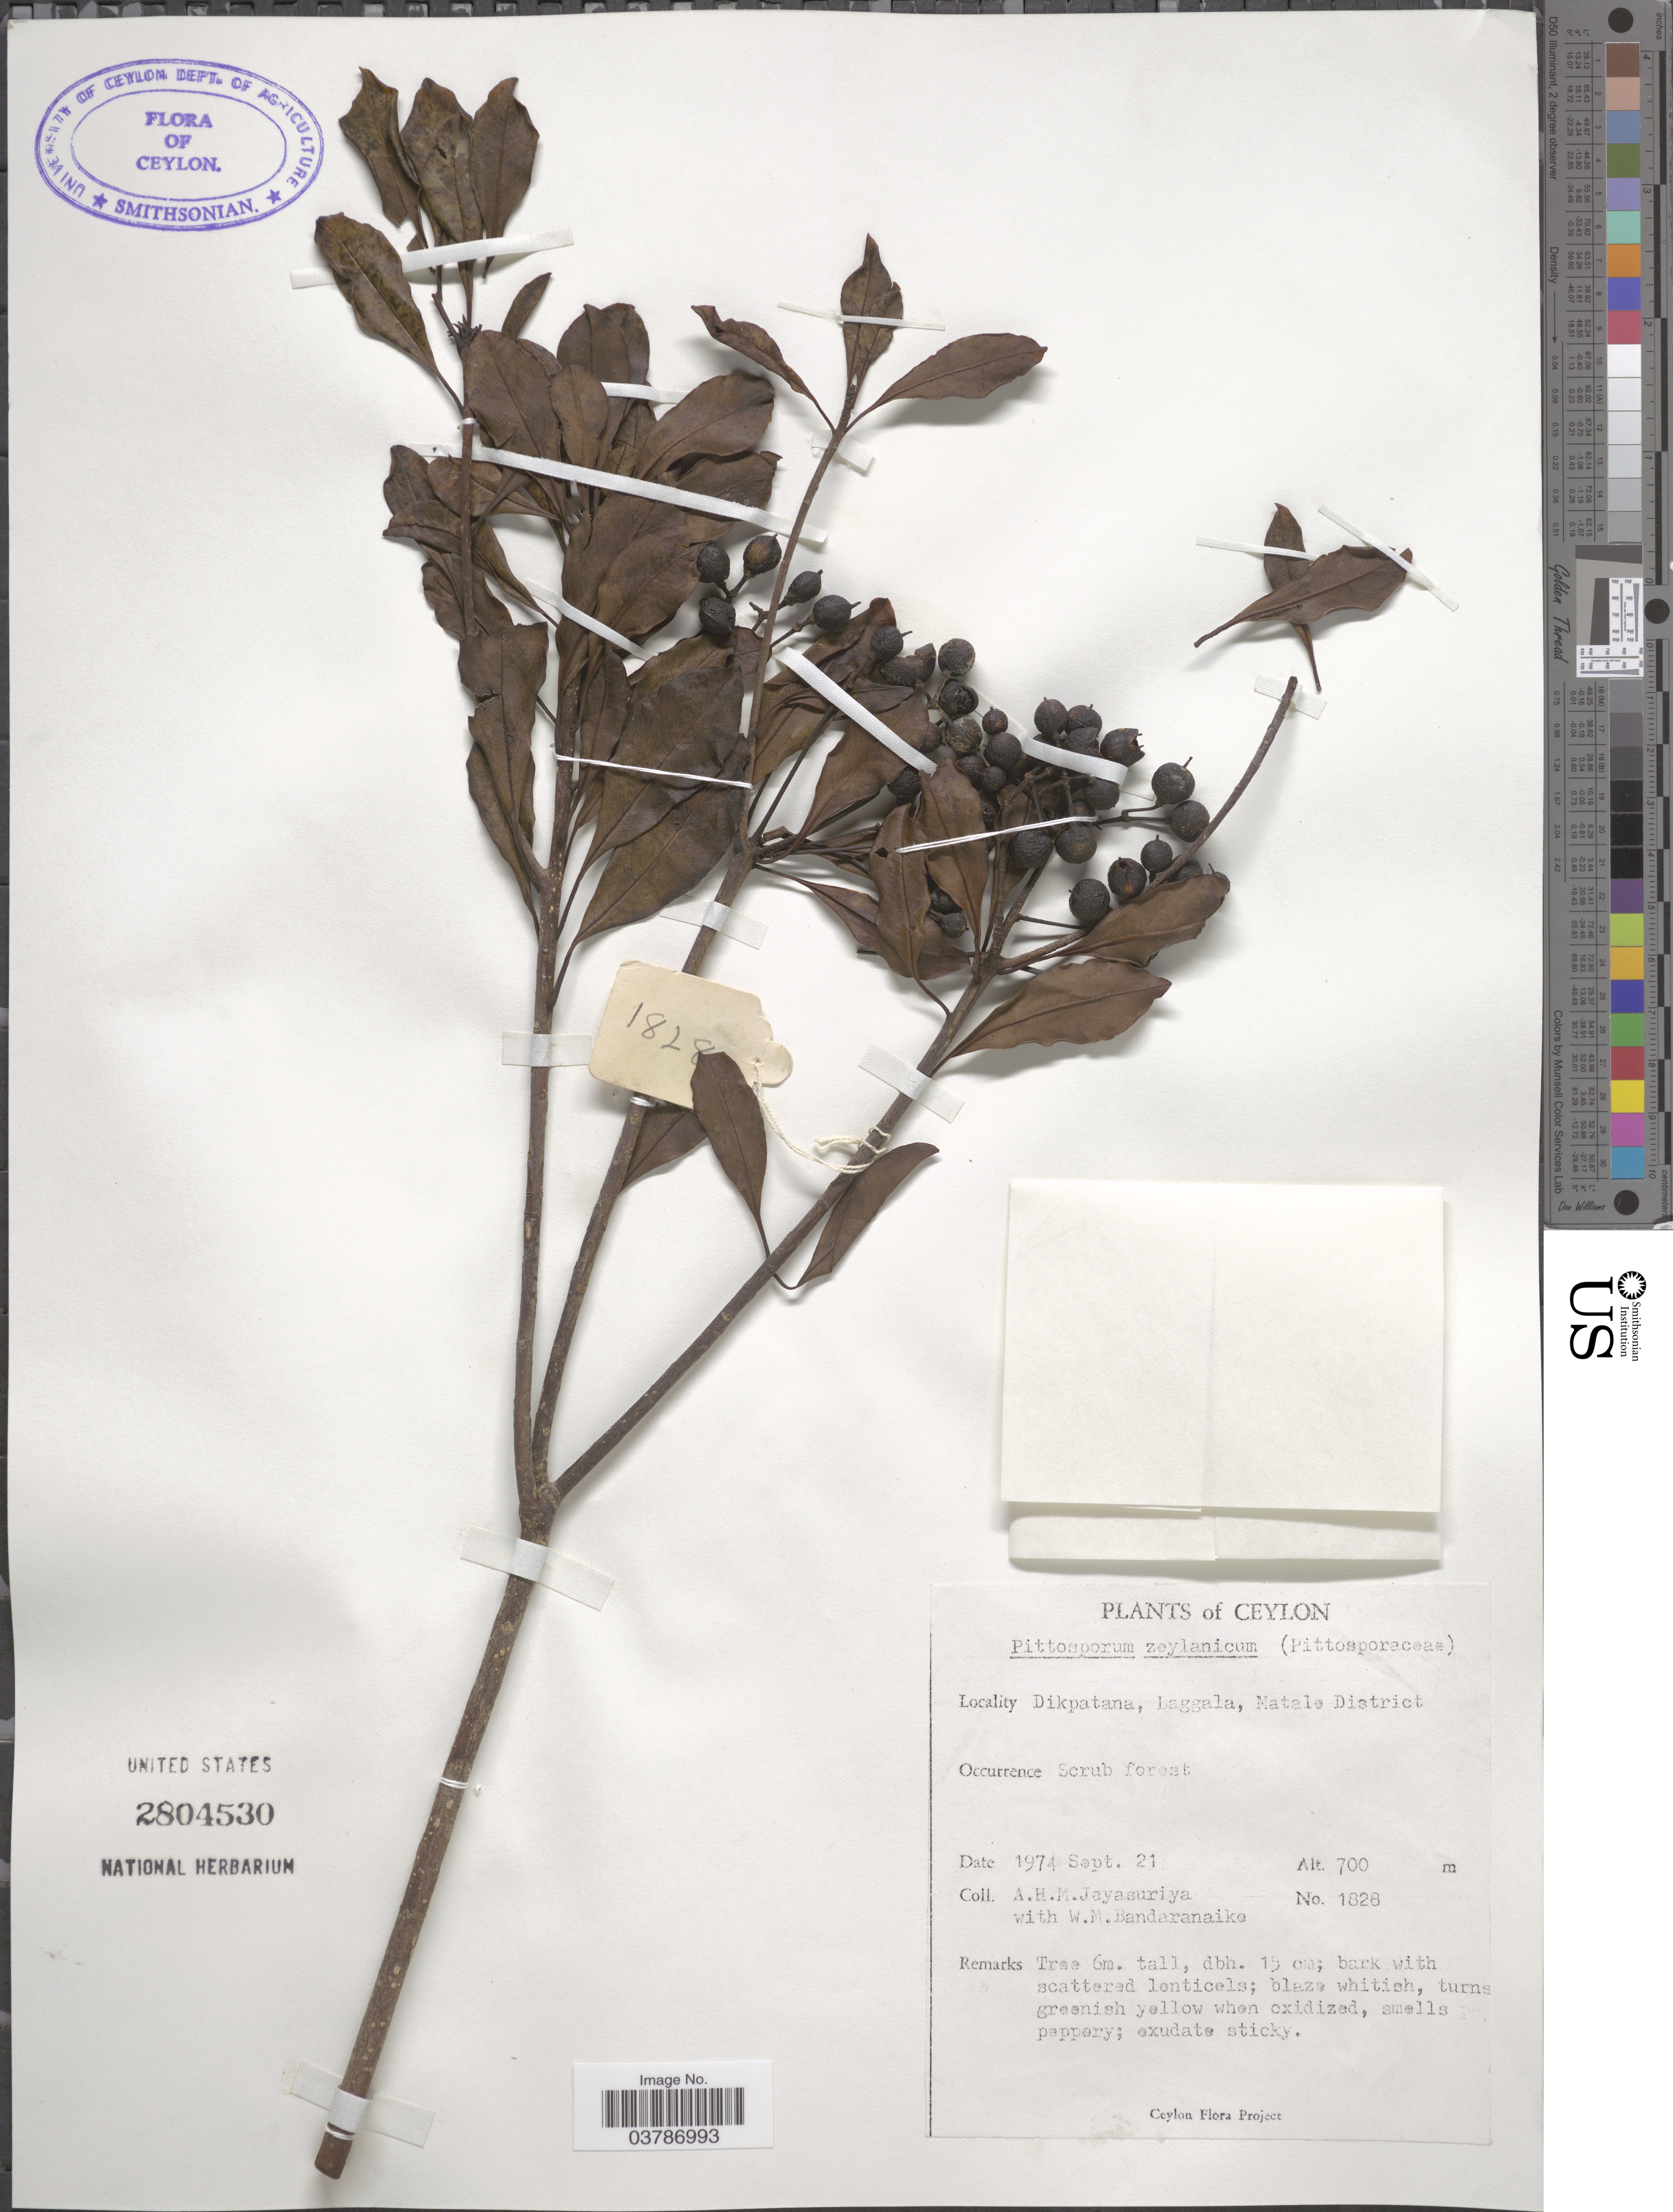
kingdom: Plantae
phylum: Tracheophyta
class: Magnoliopsida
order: Apiales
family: Pittosporaceae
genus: Pittosporum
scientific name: Pittosporum ceylanicum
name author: Wight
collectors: A. Jayasuriya & W. Bandaranaike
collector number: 1828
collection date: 1974-09-21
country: Sri Lanka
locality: Ceylon. Dikpatana, Laggala, Matale District.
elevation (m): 700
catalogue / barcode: US 2804530